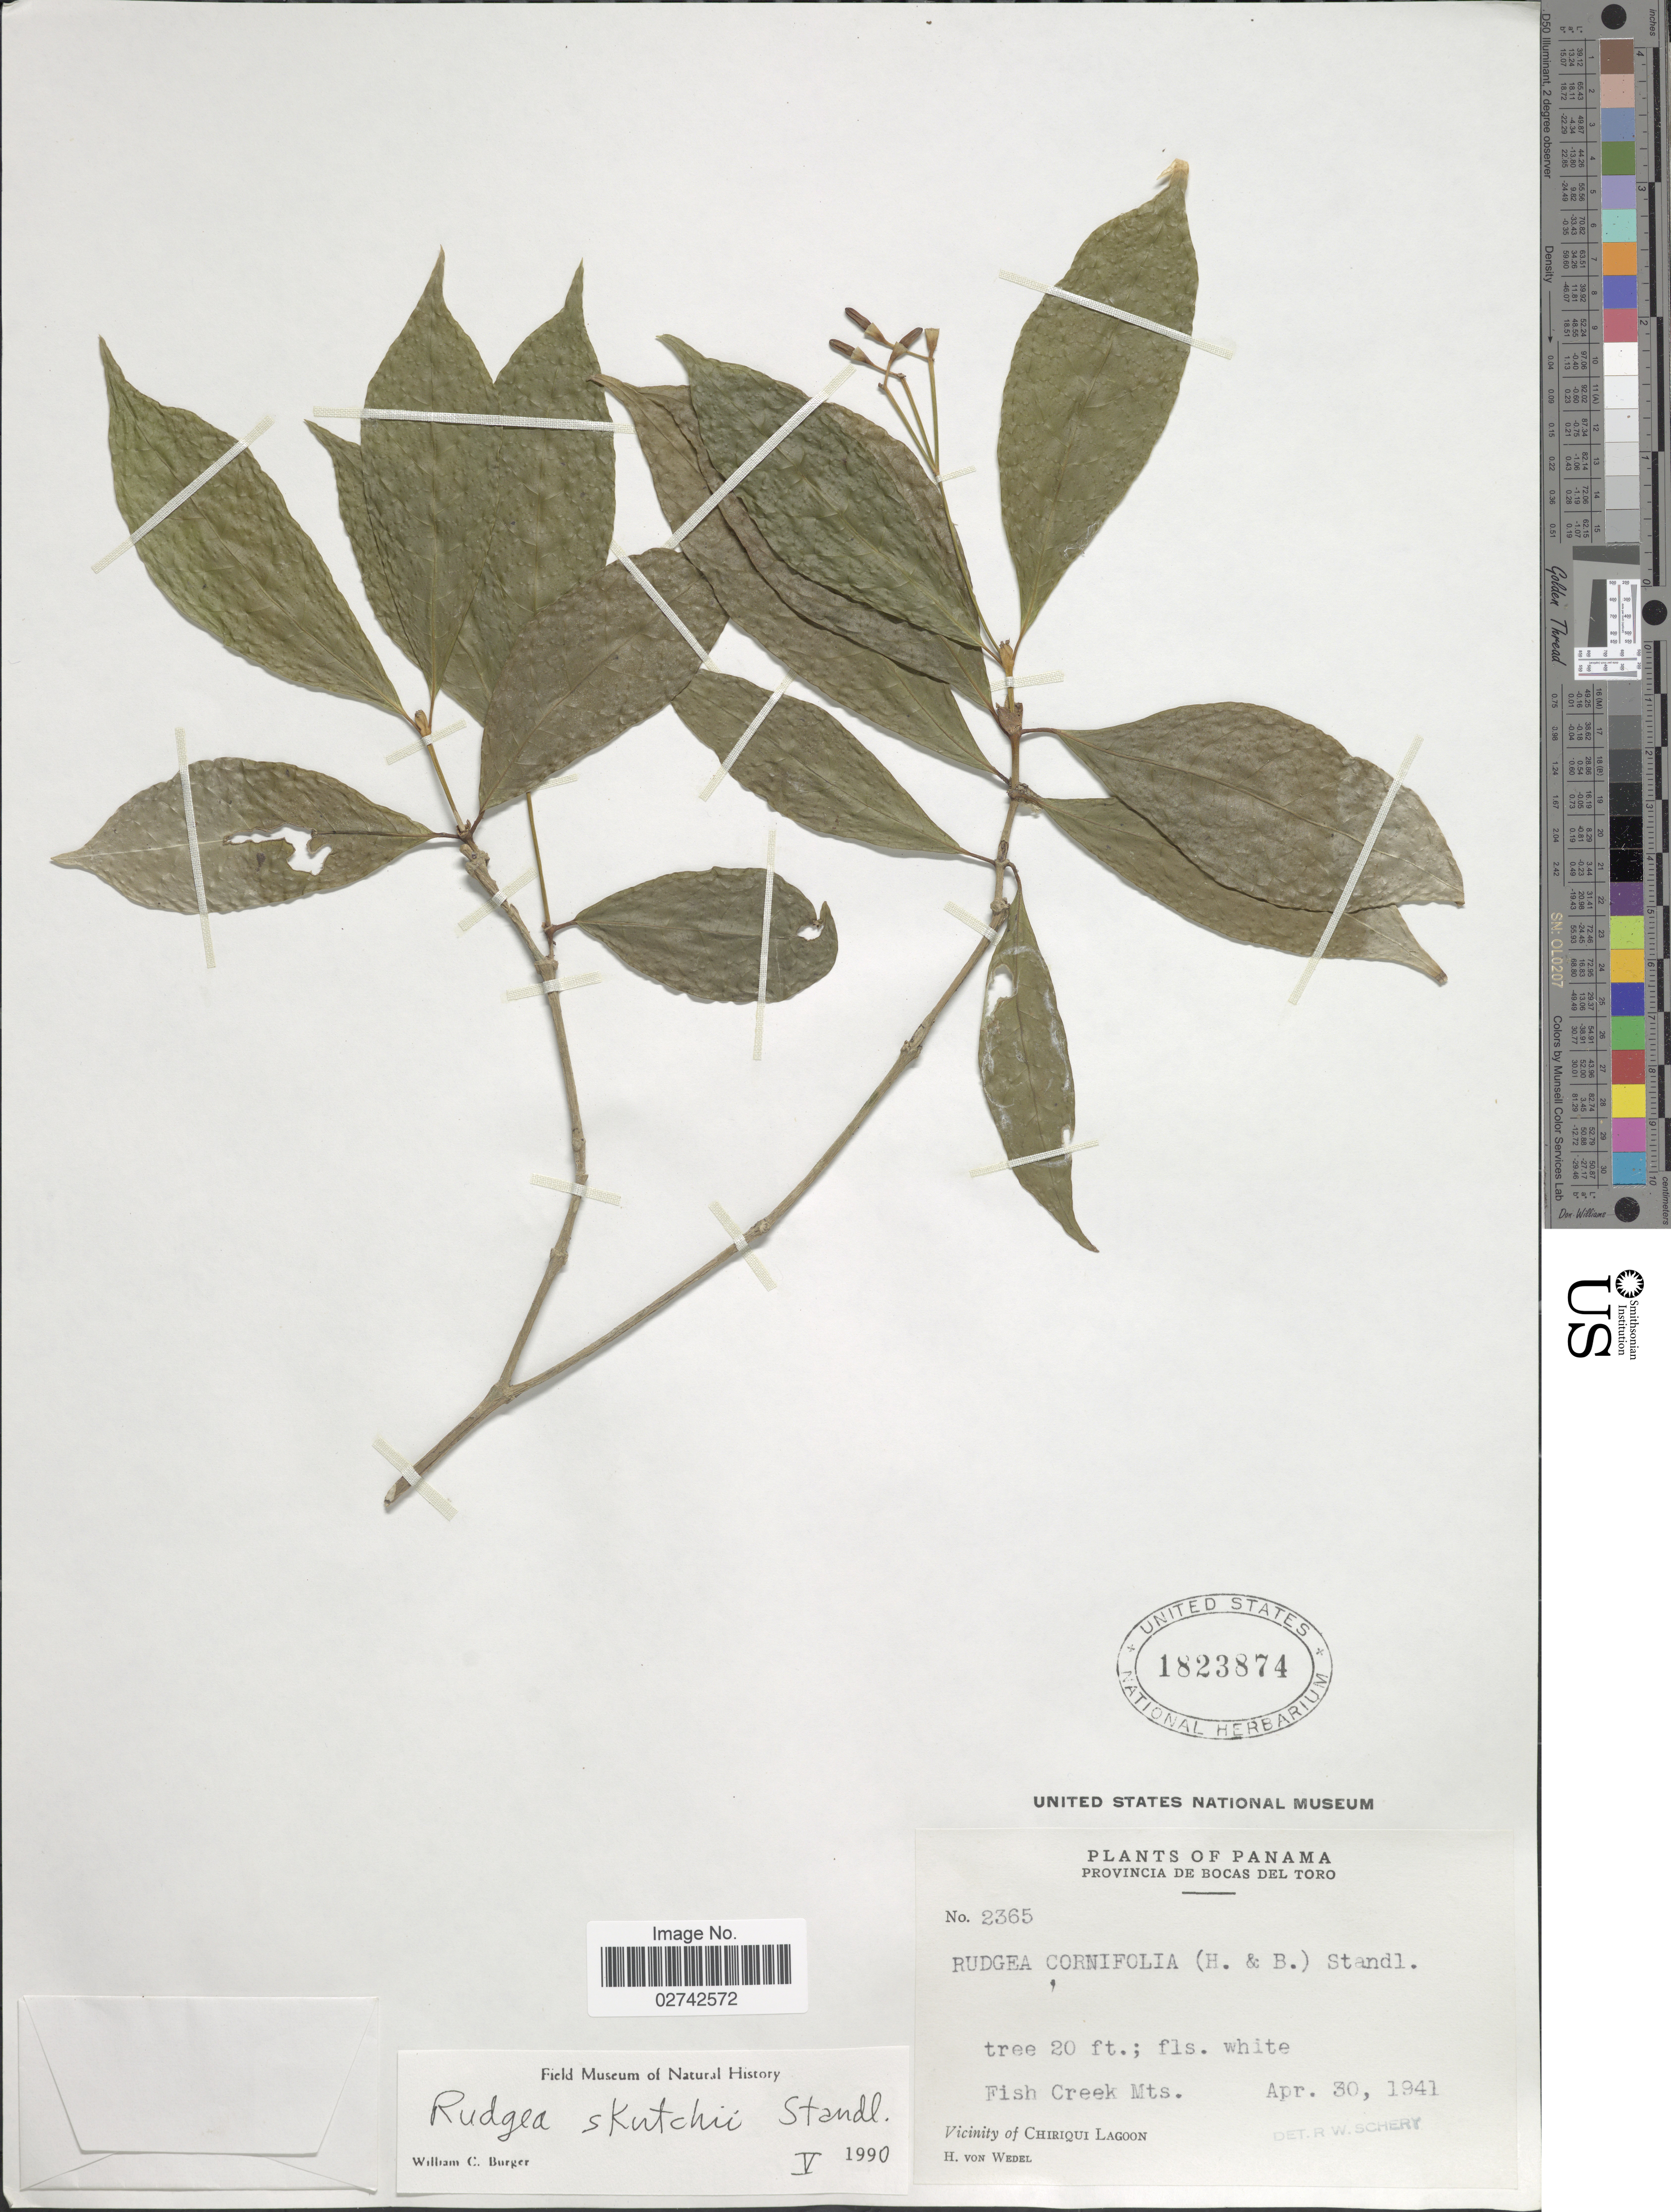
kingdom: Plantae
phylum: Tracheophyta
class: Magnoliopsida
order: Gentianales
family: Rubiaceae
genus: Rudgea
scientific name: Rudgea skutchii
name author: Standl.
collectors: H. von Wedel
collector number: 2365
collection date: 1941-04-30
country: Panama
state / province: Bocas del Toro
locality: Provincia del Bocas del Toro, Fish Creek Mts., Vicinity of Chiriqui Lagoon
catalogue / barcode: US 1823874